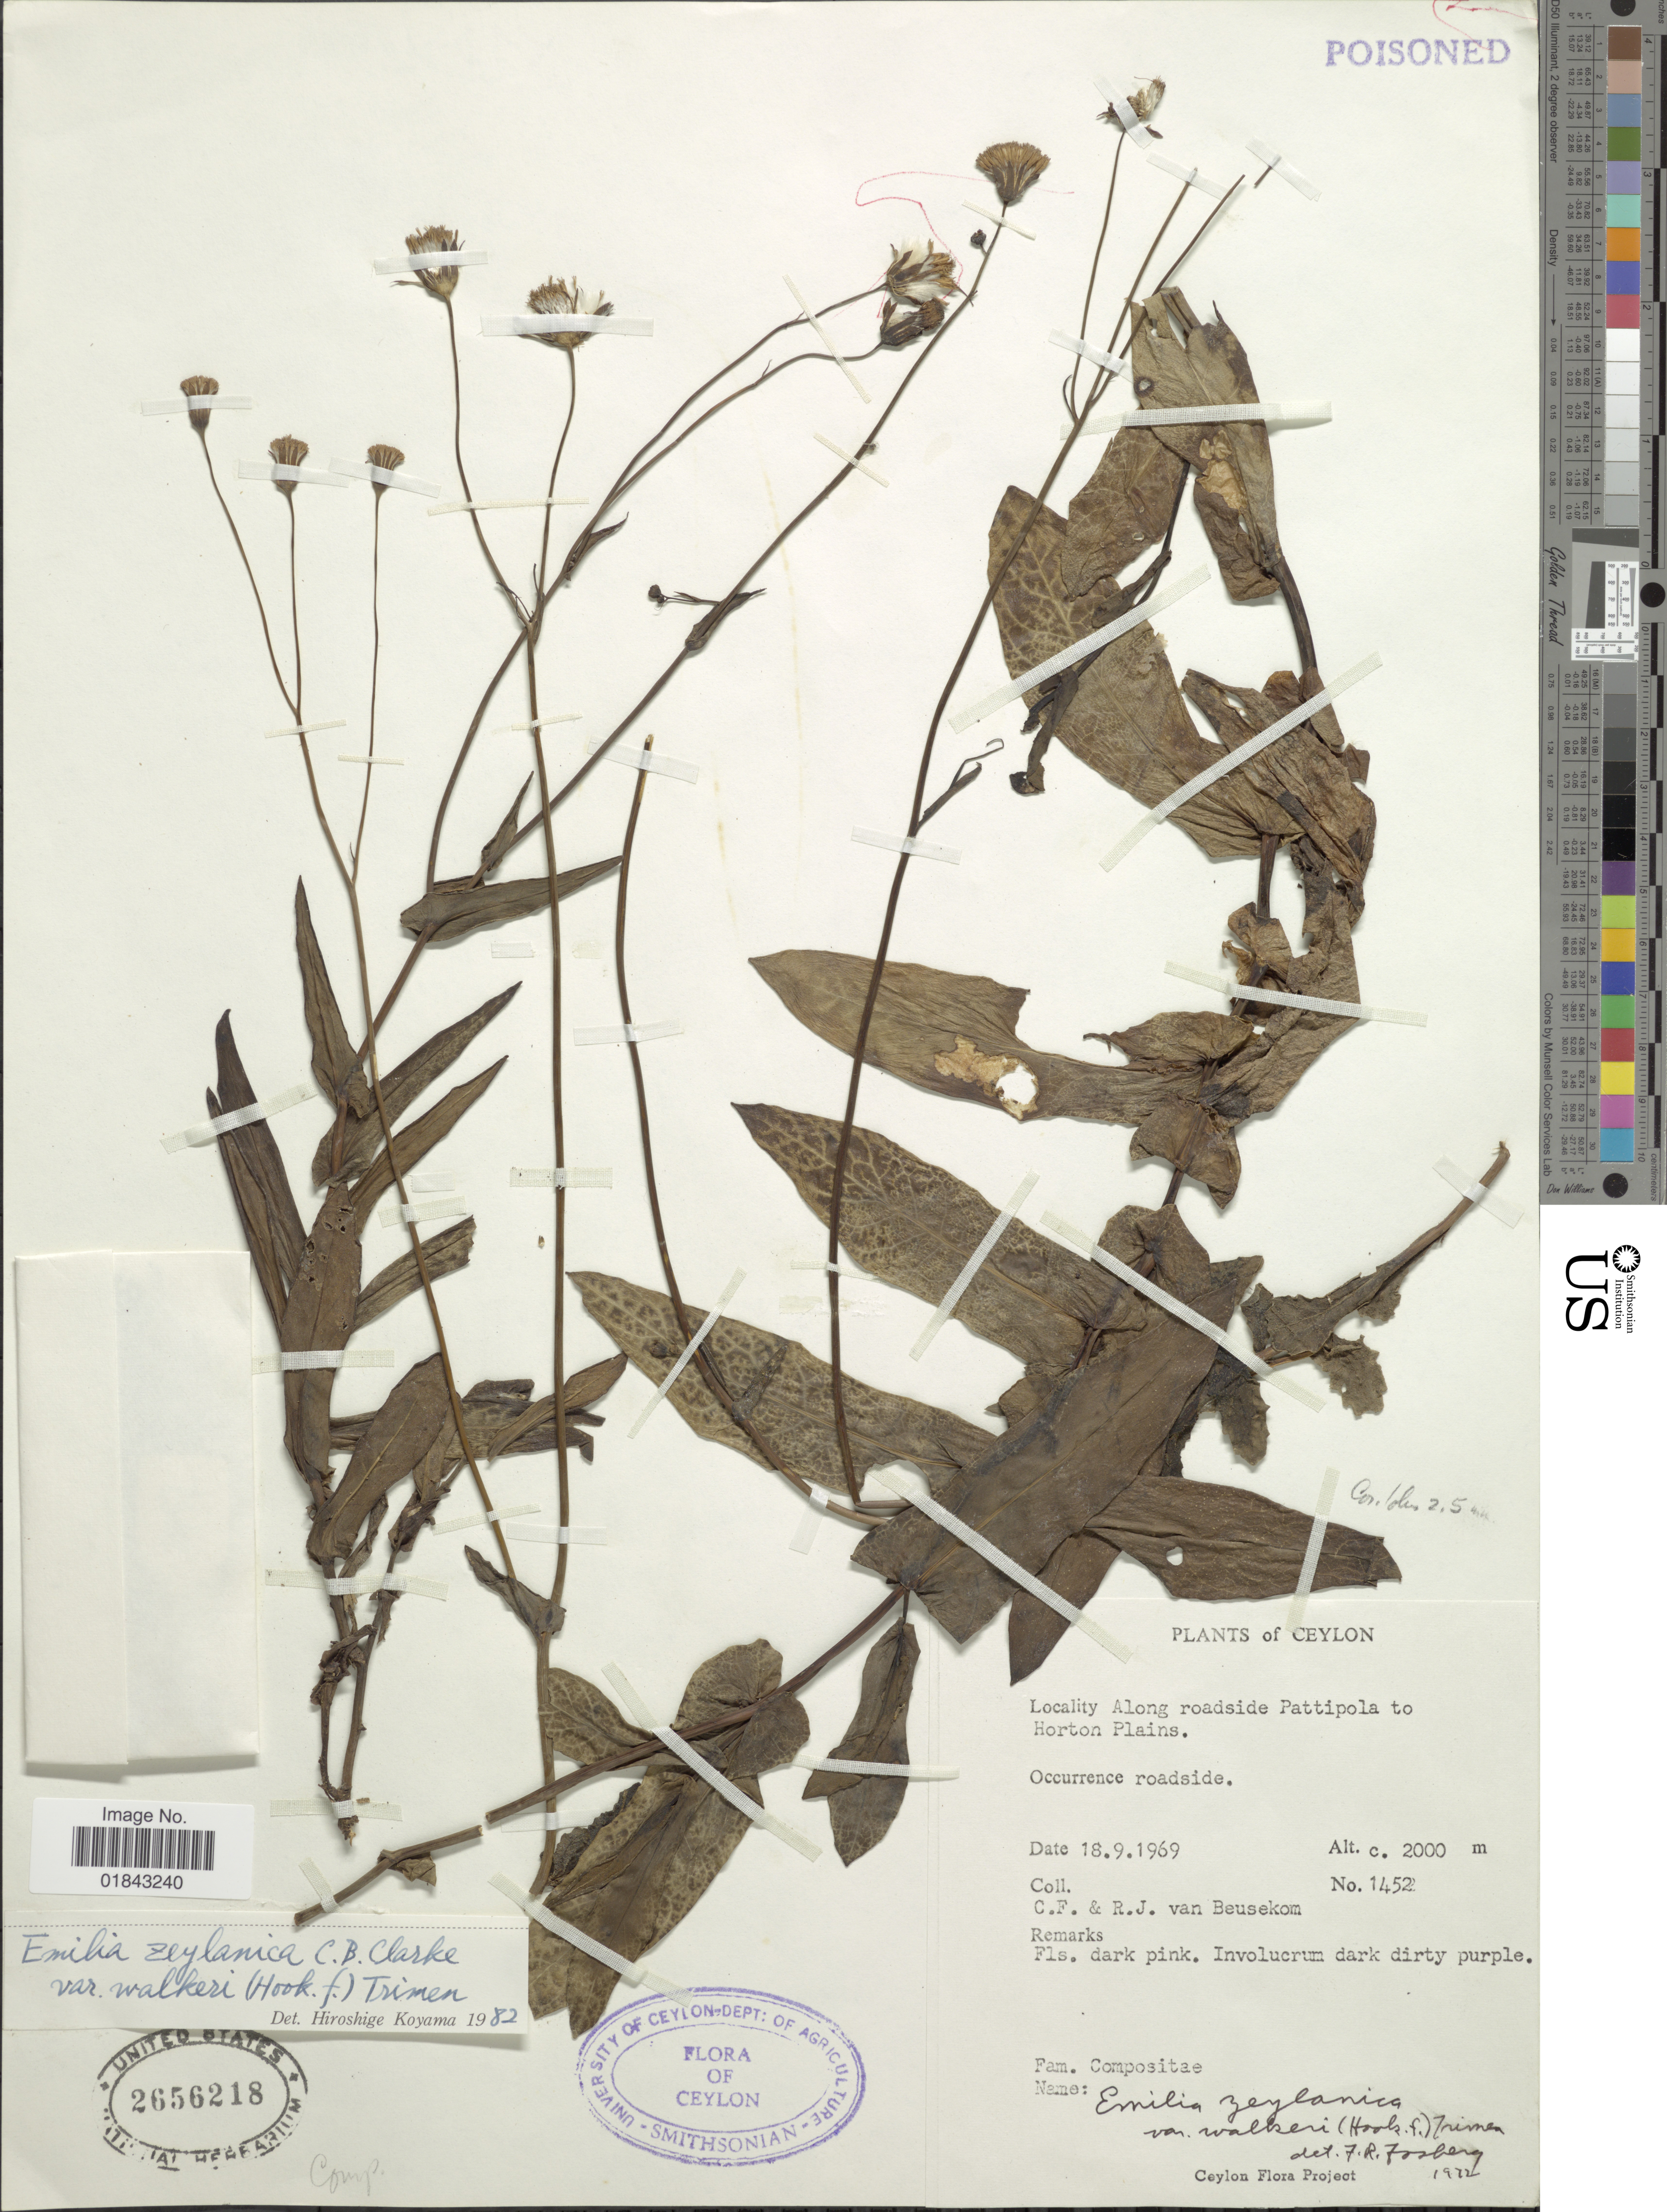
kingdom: Plantae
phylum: Tracheophyta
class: Magnoliopsida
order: Asterales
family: Asteraceae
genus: Emilia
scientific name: Emilia zeylanica var. walkeri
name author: (Hook. f.) Trimen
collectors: C. F. Beusekom & R. Van Beusekom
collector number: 1452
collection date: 1969-09-18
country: Sri Lanka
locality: Ceylon, along roadside Pattipola to Horton Plains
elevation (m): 2000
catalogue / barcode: US 2656218